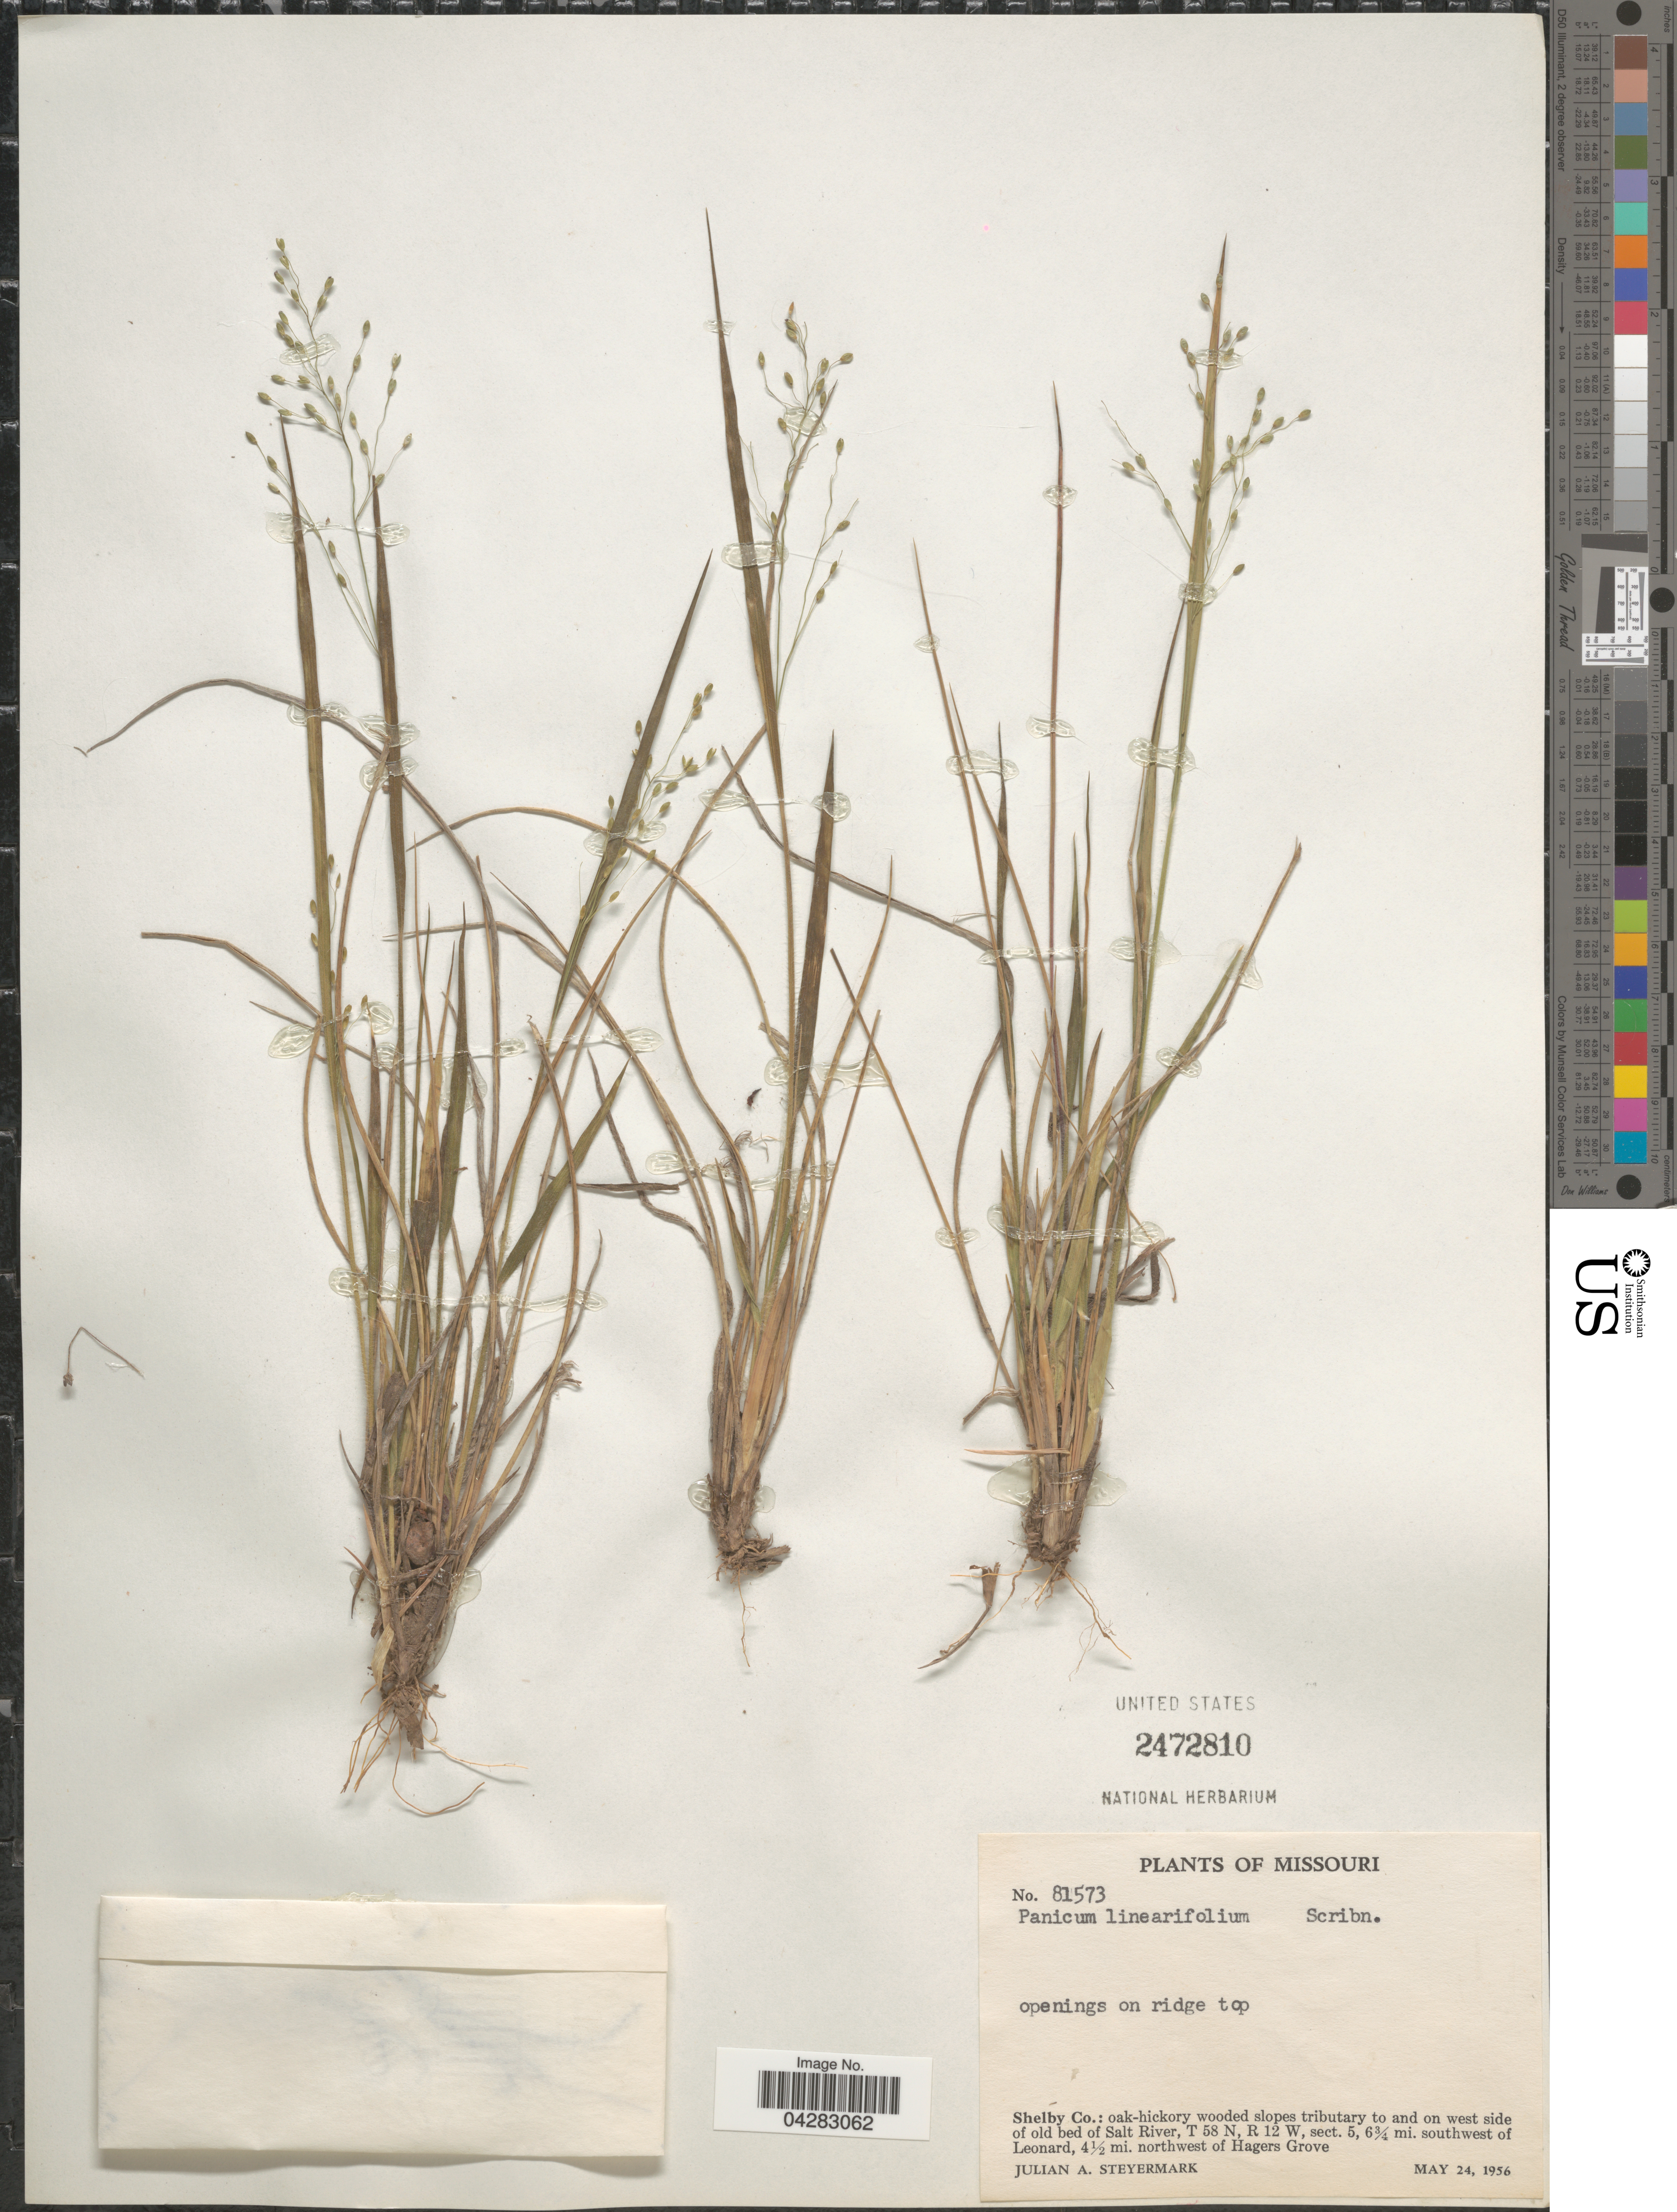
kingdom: Plantae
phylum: Tracheophyta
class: Liliopsida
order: Poales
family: Poaceae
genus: Dichanthelium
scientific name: Dichanthelium linearifolium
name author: (Scribn.) Gould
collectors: J. Steyermark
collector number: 81573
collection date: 1956-05-24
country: United States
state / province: Missouri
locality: Openings on ridge top. Shelby Co.: oak-hickory wooded slopes tributary to and on west side of old bed of Salt River, T 58 N, R 12 W, sect. 5, 6¾ mi. southwest of Leonard, 4½ mi. northwest of Hagers Grove.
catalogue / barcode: US 2472810